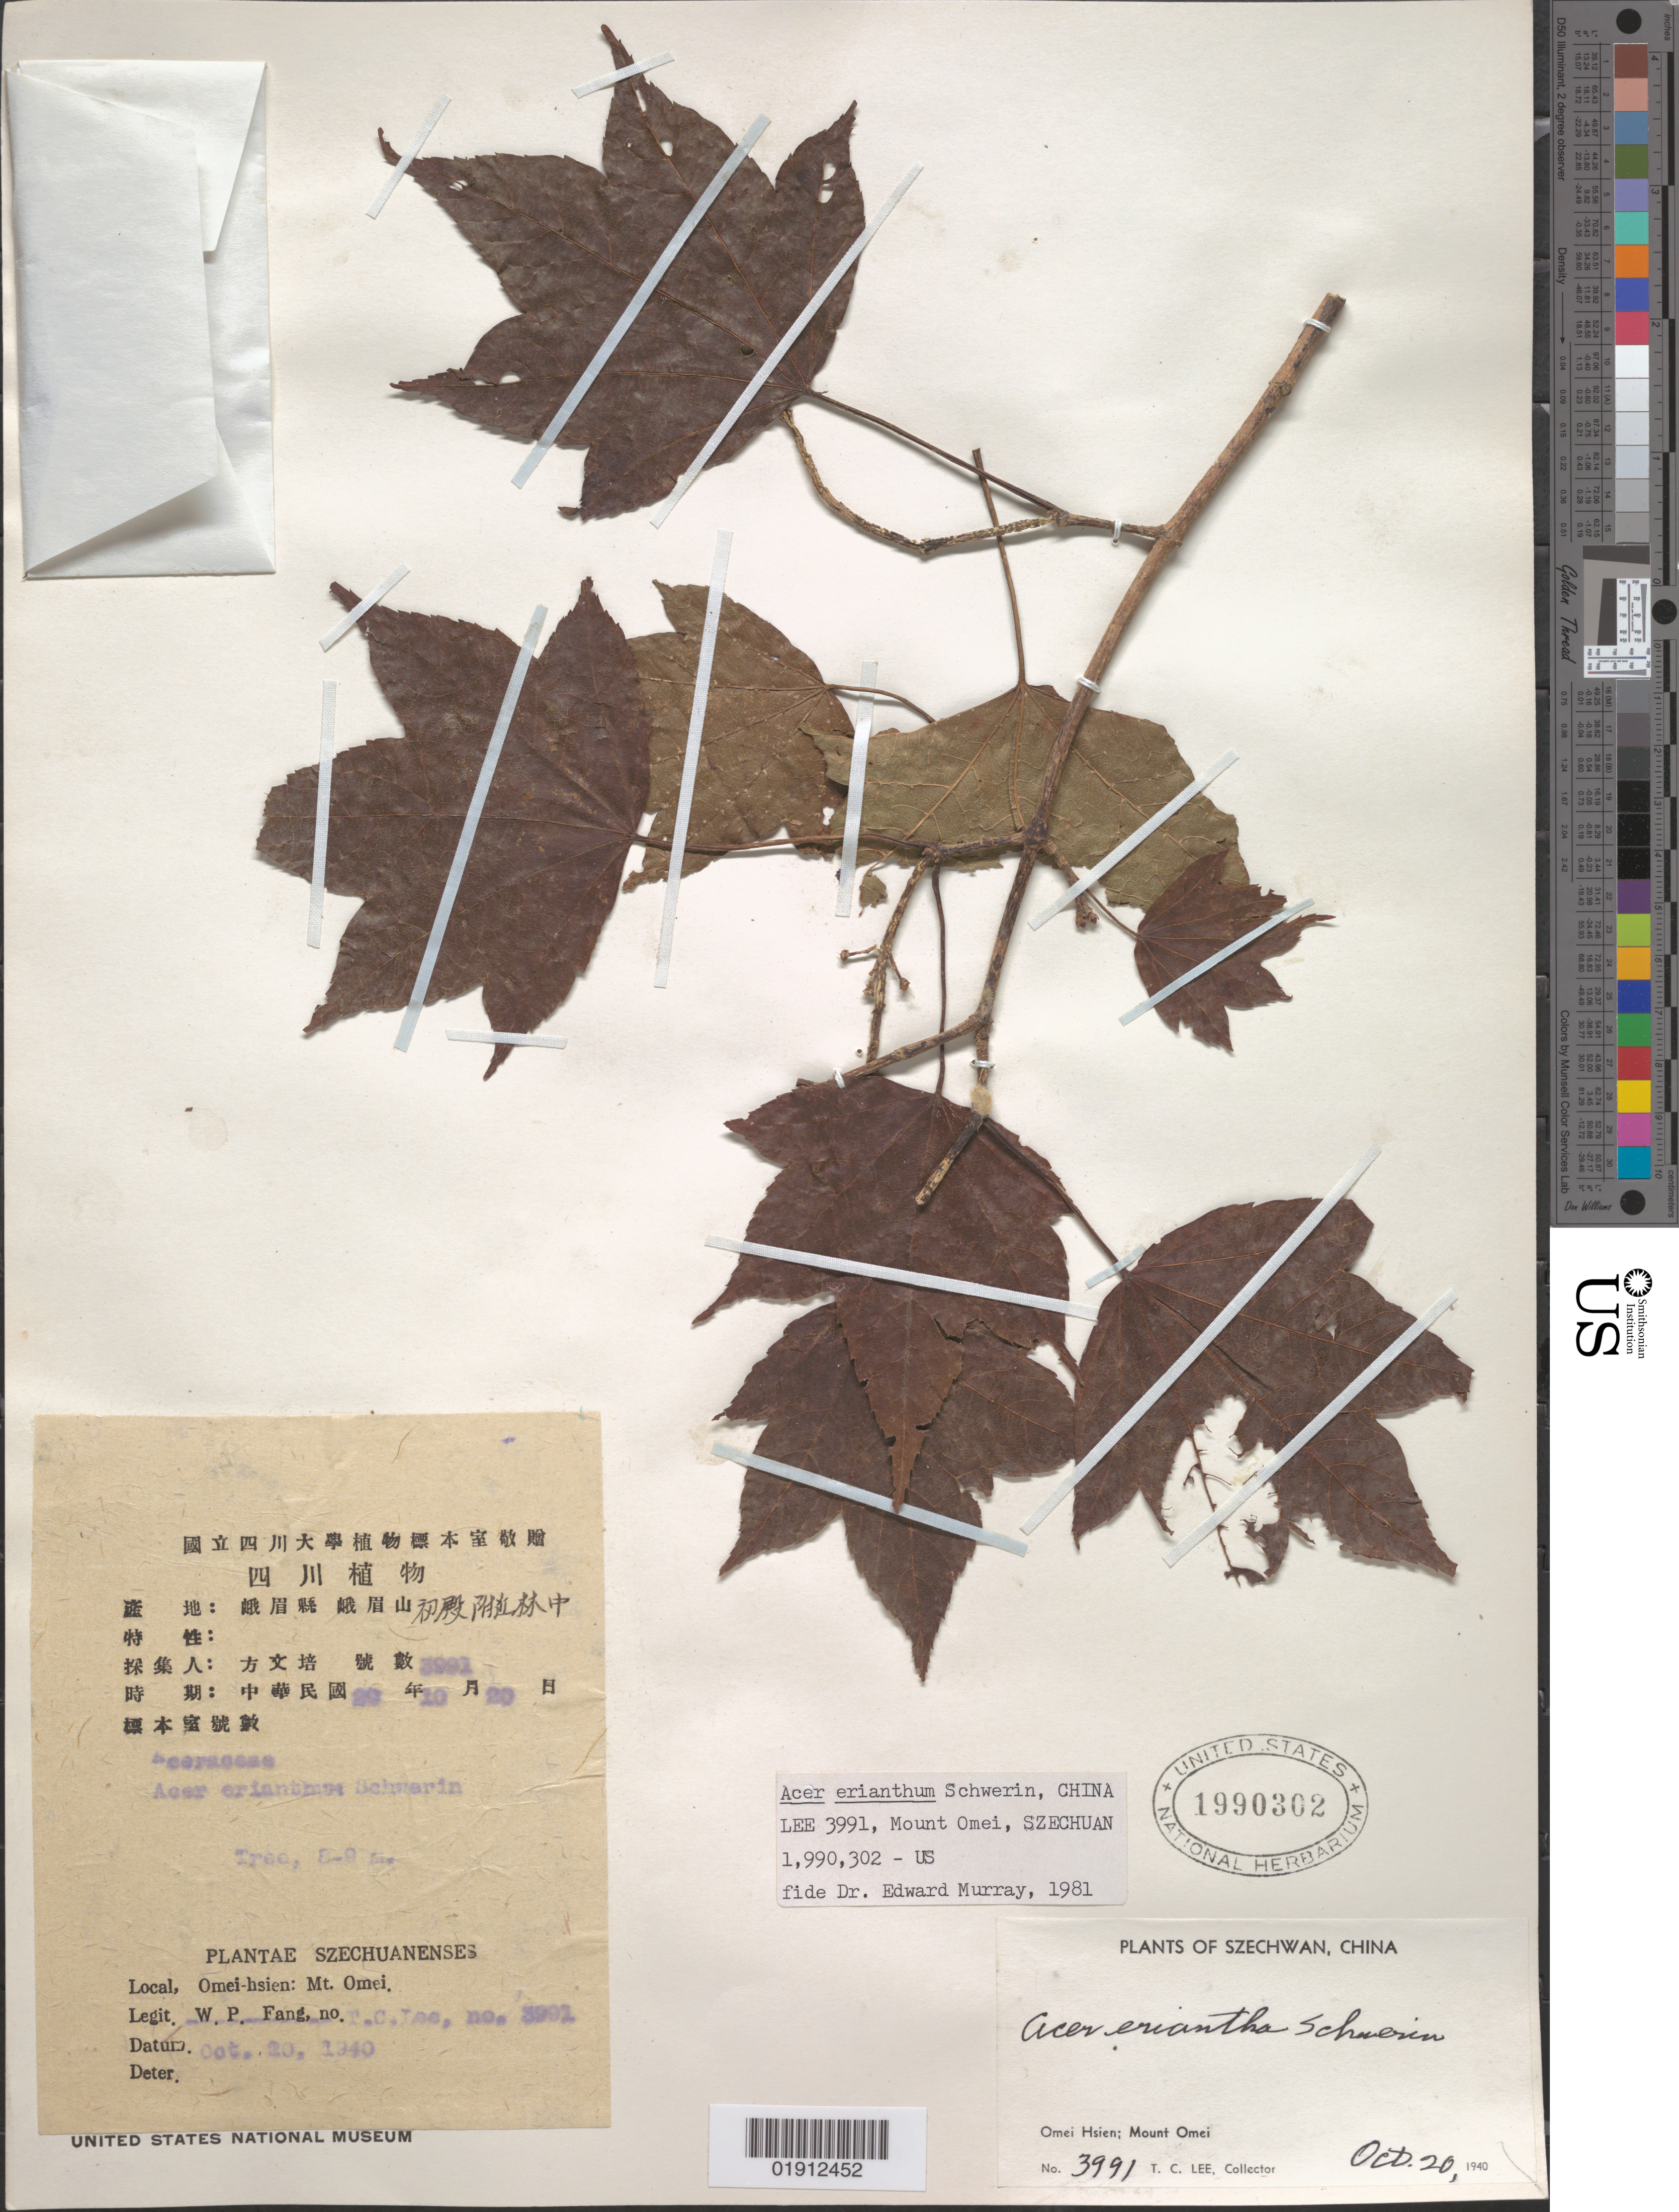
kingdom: Plantae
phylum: Tracheophyta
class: Magnoliopsida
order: Sapindales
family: Sapindaceae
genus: Acer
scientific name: Acer erianthum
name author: Schwer.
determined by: Murray, Edward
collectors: T. Lee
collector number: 3991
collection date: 1940-10-20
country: China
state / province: Sichuan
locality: Szechuan [Sichuan]. Omei Hsien; Mount Omei [Emei]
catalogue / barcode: US 1990302